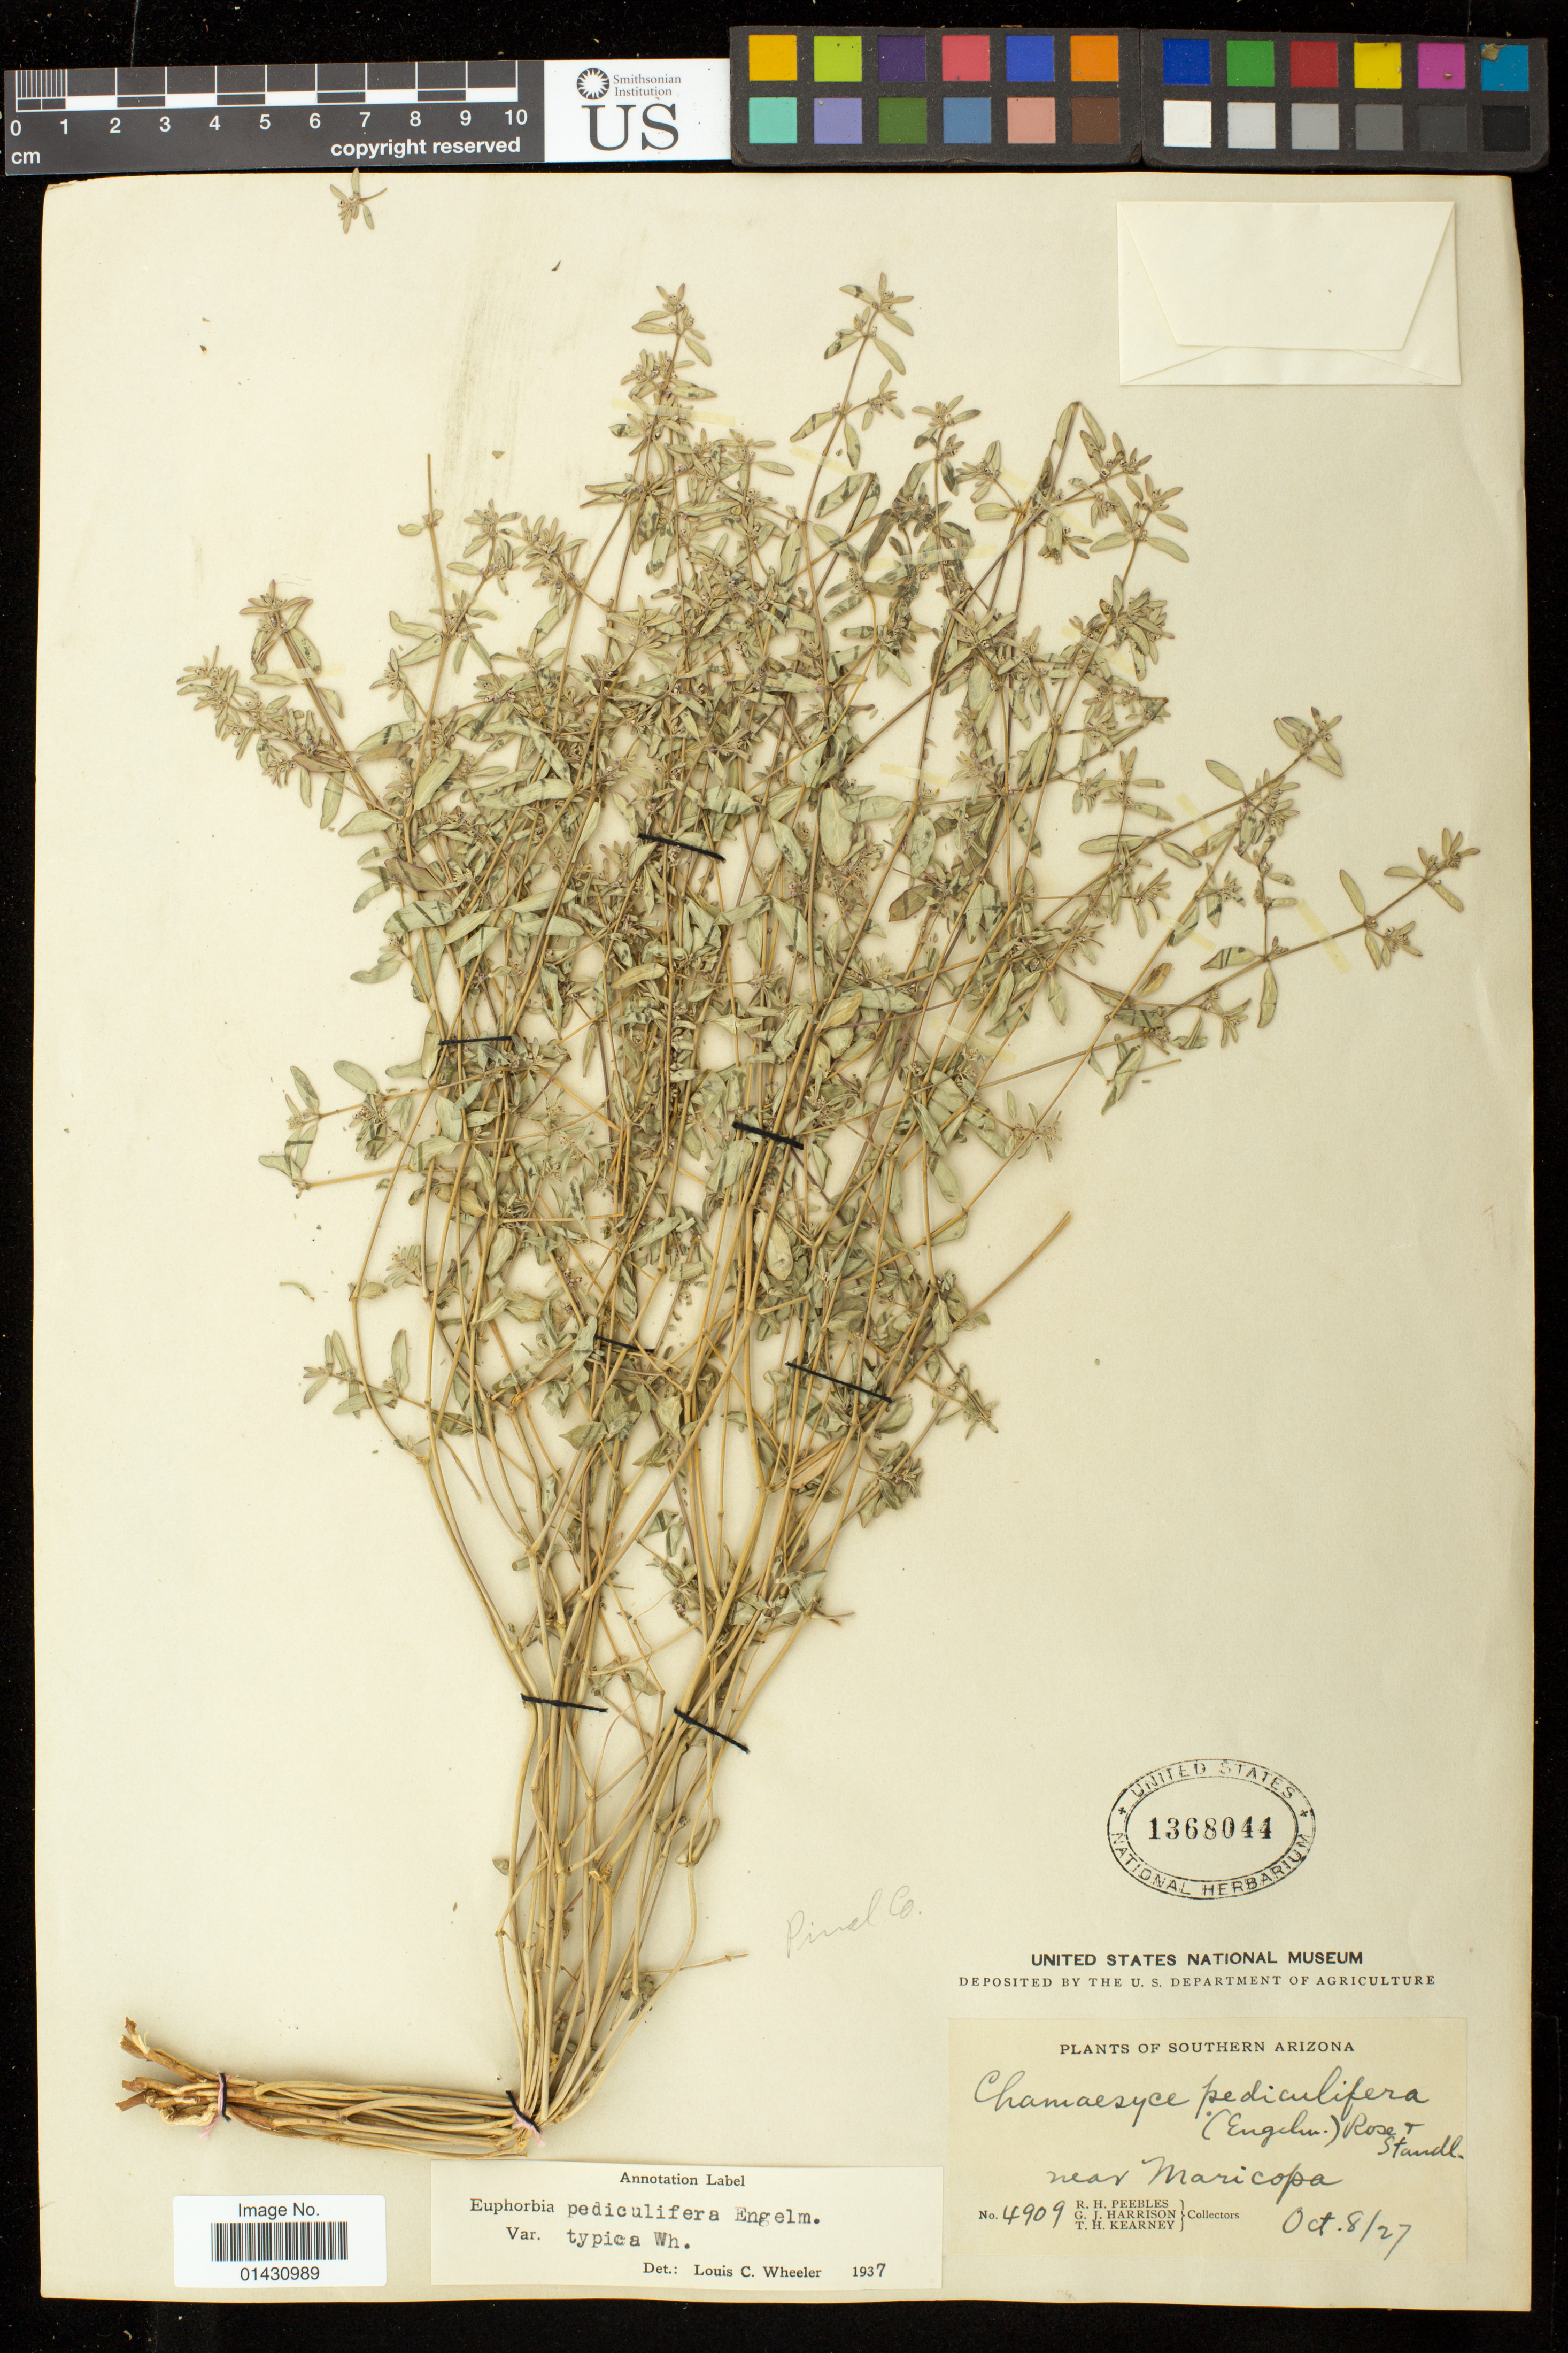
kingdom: Plantae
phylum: Tracheophyta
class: Magnoliopsida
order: Malpighiales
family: Euphorbiaceae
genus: Euphorbia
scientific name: Euphorbia pediculifera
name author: Engelm.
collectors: R. H. Peebles, G. J. Harrison & T. H. Kearney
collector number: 4909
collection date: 1927-10-08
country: United States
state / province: Arizona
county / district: Maricopa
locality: near Maricopa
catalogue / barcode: US 1368044